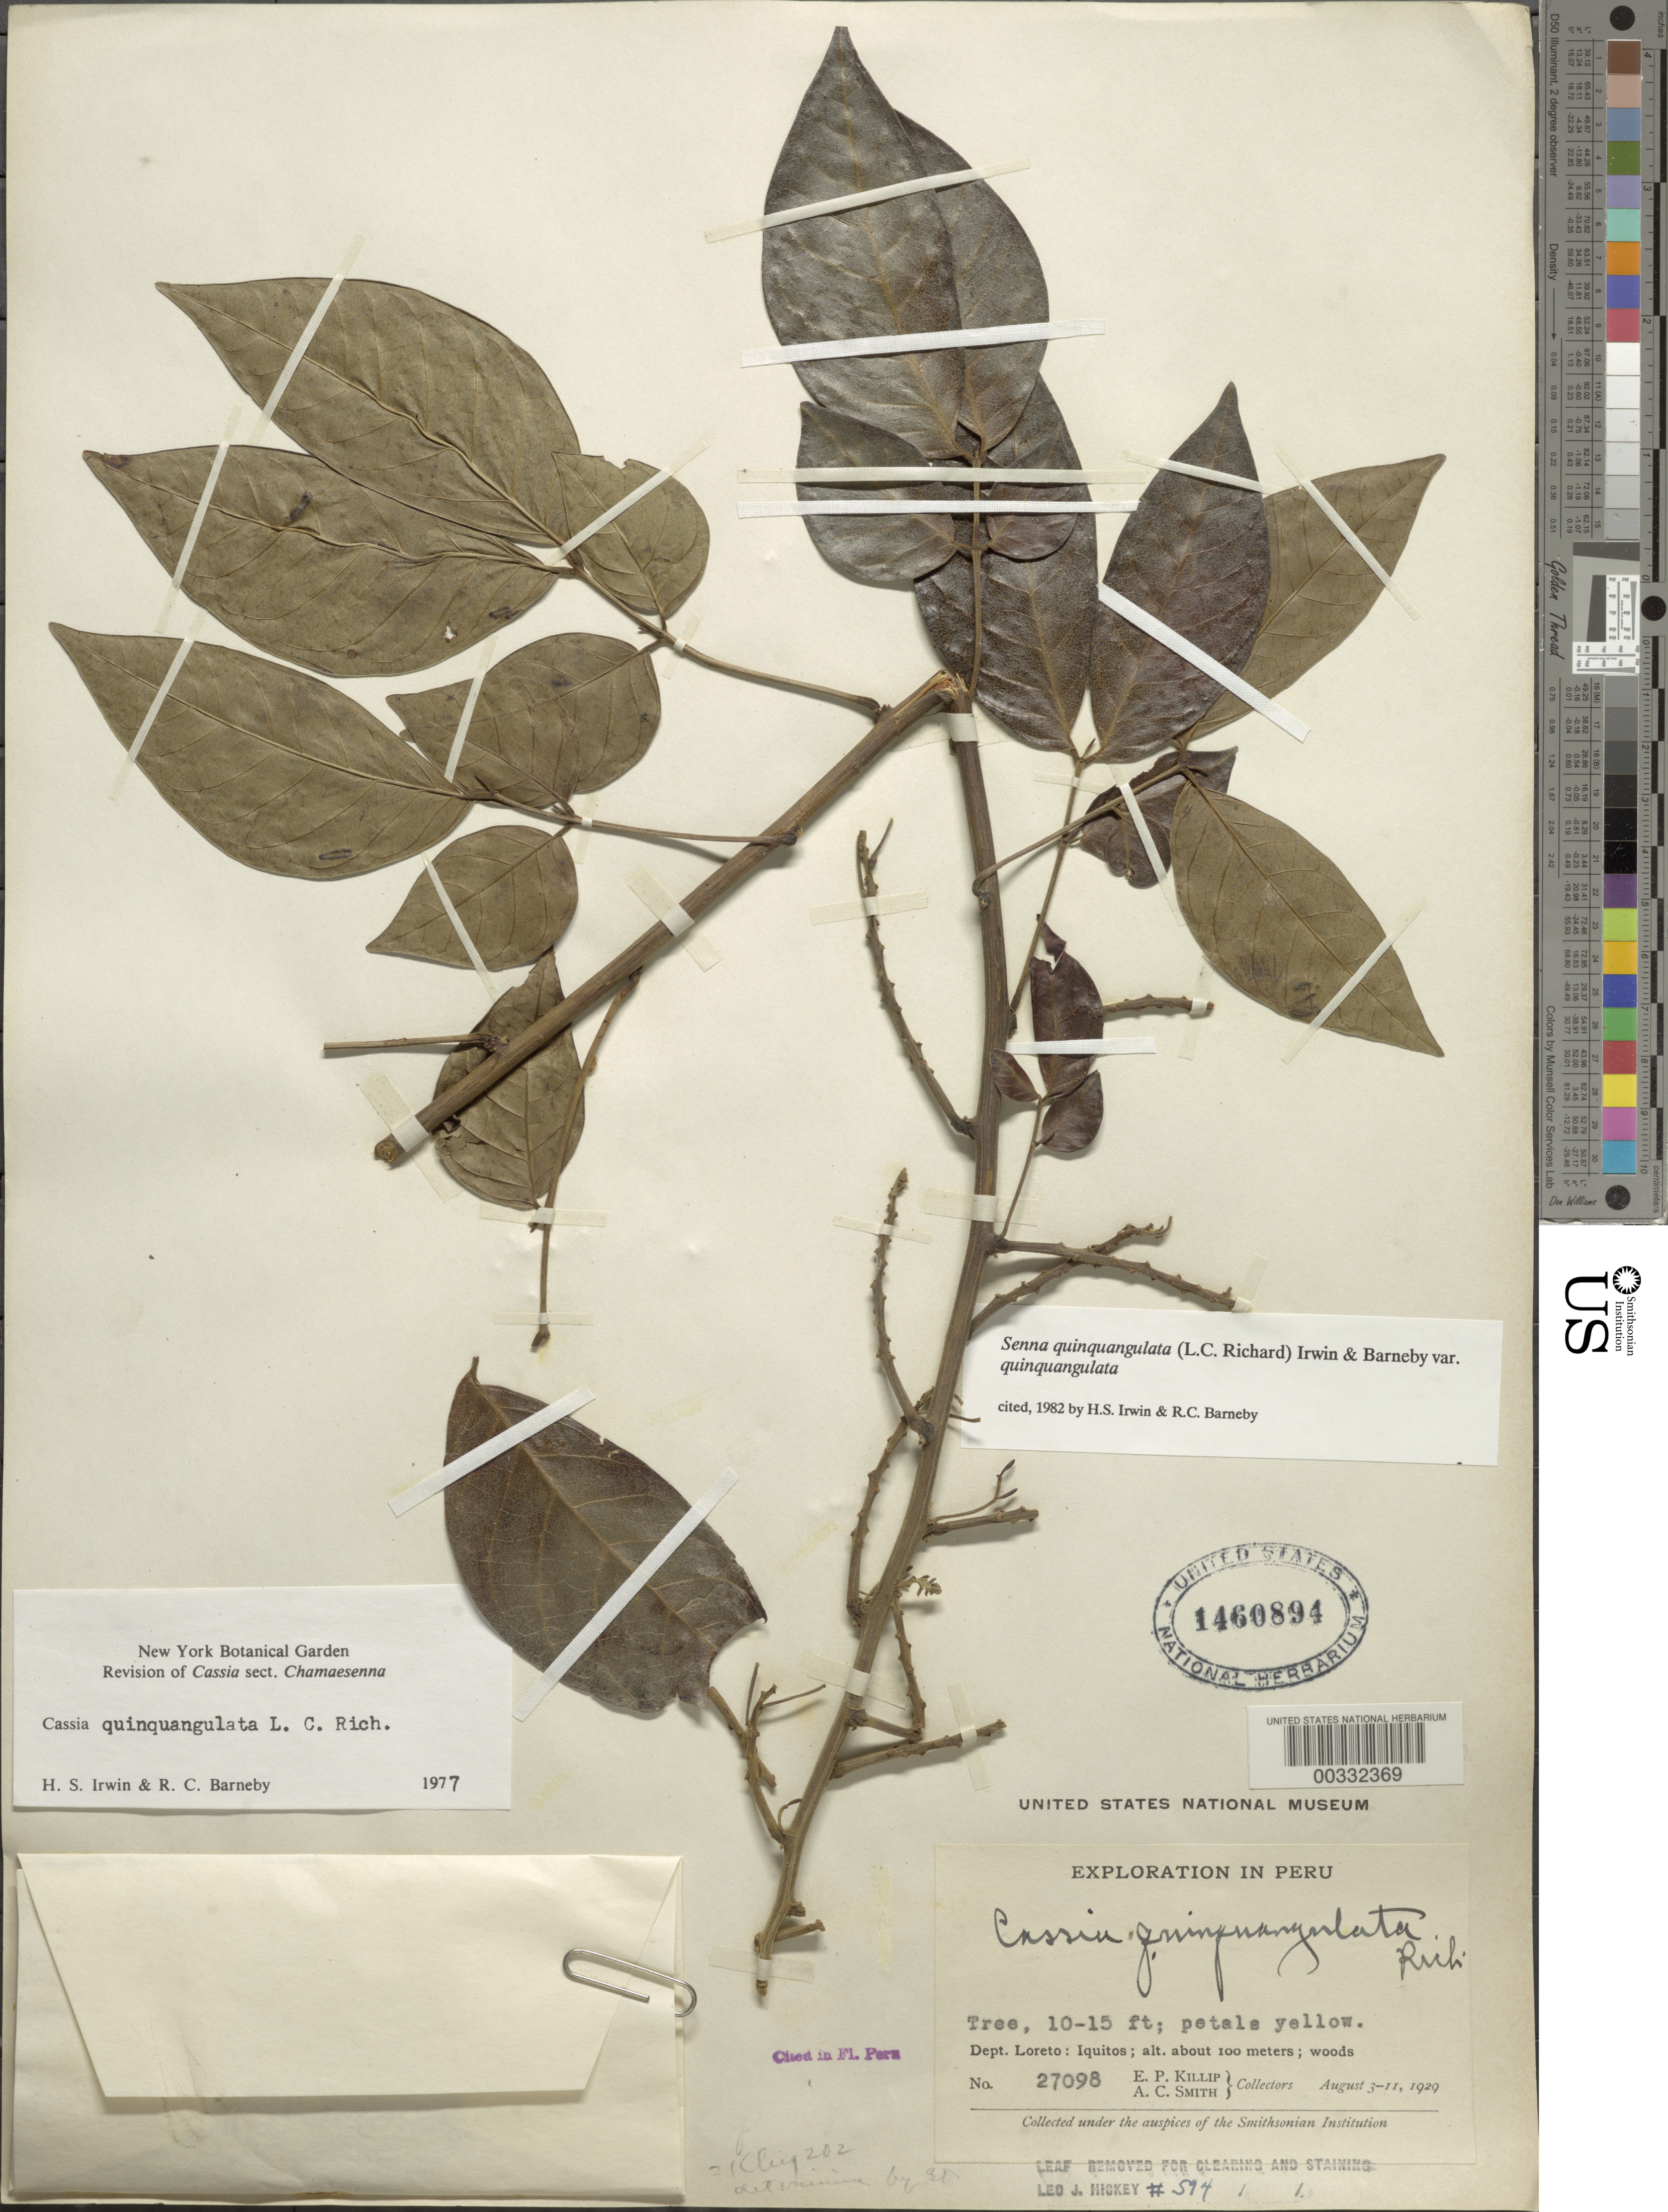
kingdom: Plantae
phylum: Tracheophyta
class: Magnoliopsida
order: Fabales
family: Fabaceae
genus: Senna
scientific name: Senna quinquangulata var. quinquangulata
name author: H.S. Irwin & Barneby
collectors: E. P. Killip & A. C. Smith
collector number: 27098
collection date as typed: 03 Aug 1929 to 11 Aug 1929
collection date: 1929-08-03/1929-08-11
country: Peru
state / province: Loreto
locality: Iquitos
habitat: Woods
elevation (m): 100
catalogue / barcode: US 1460894